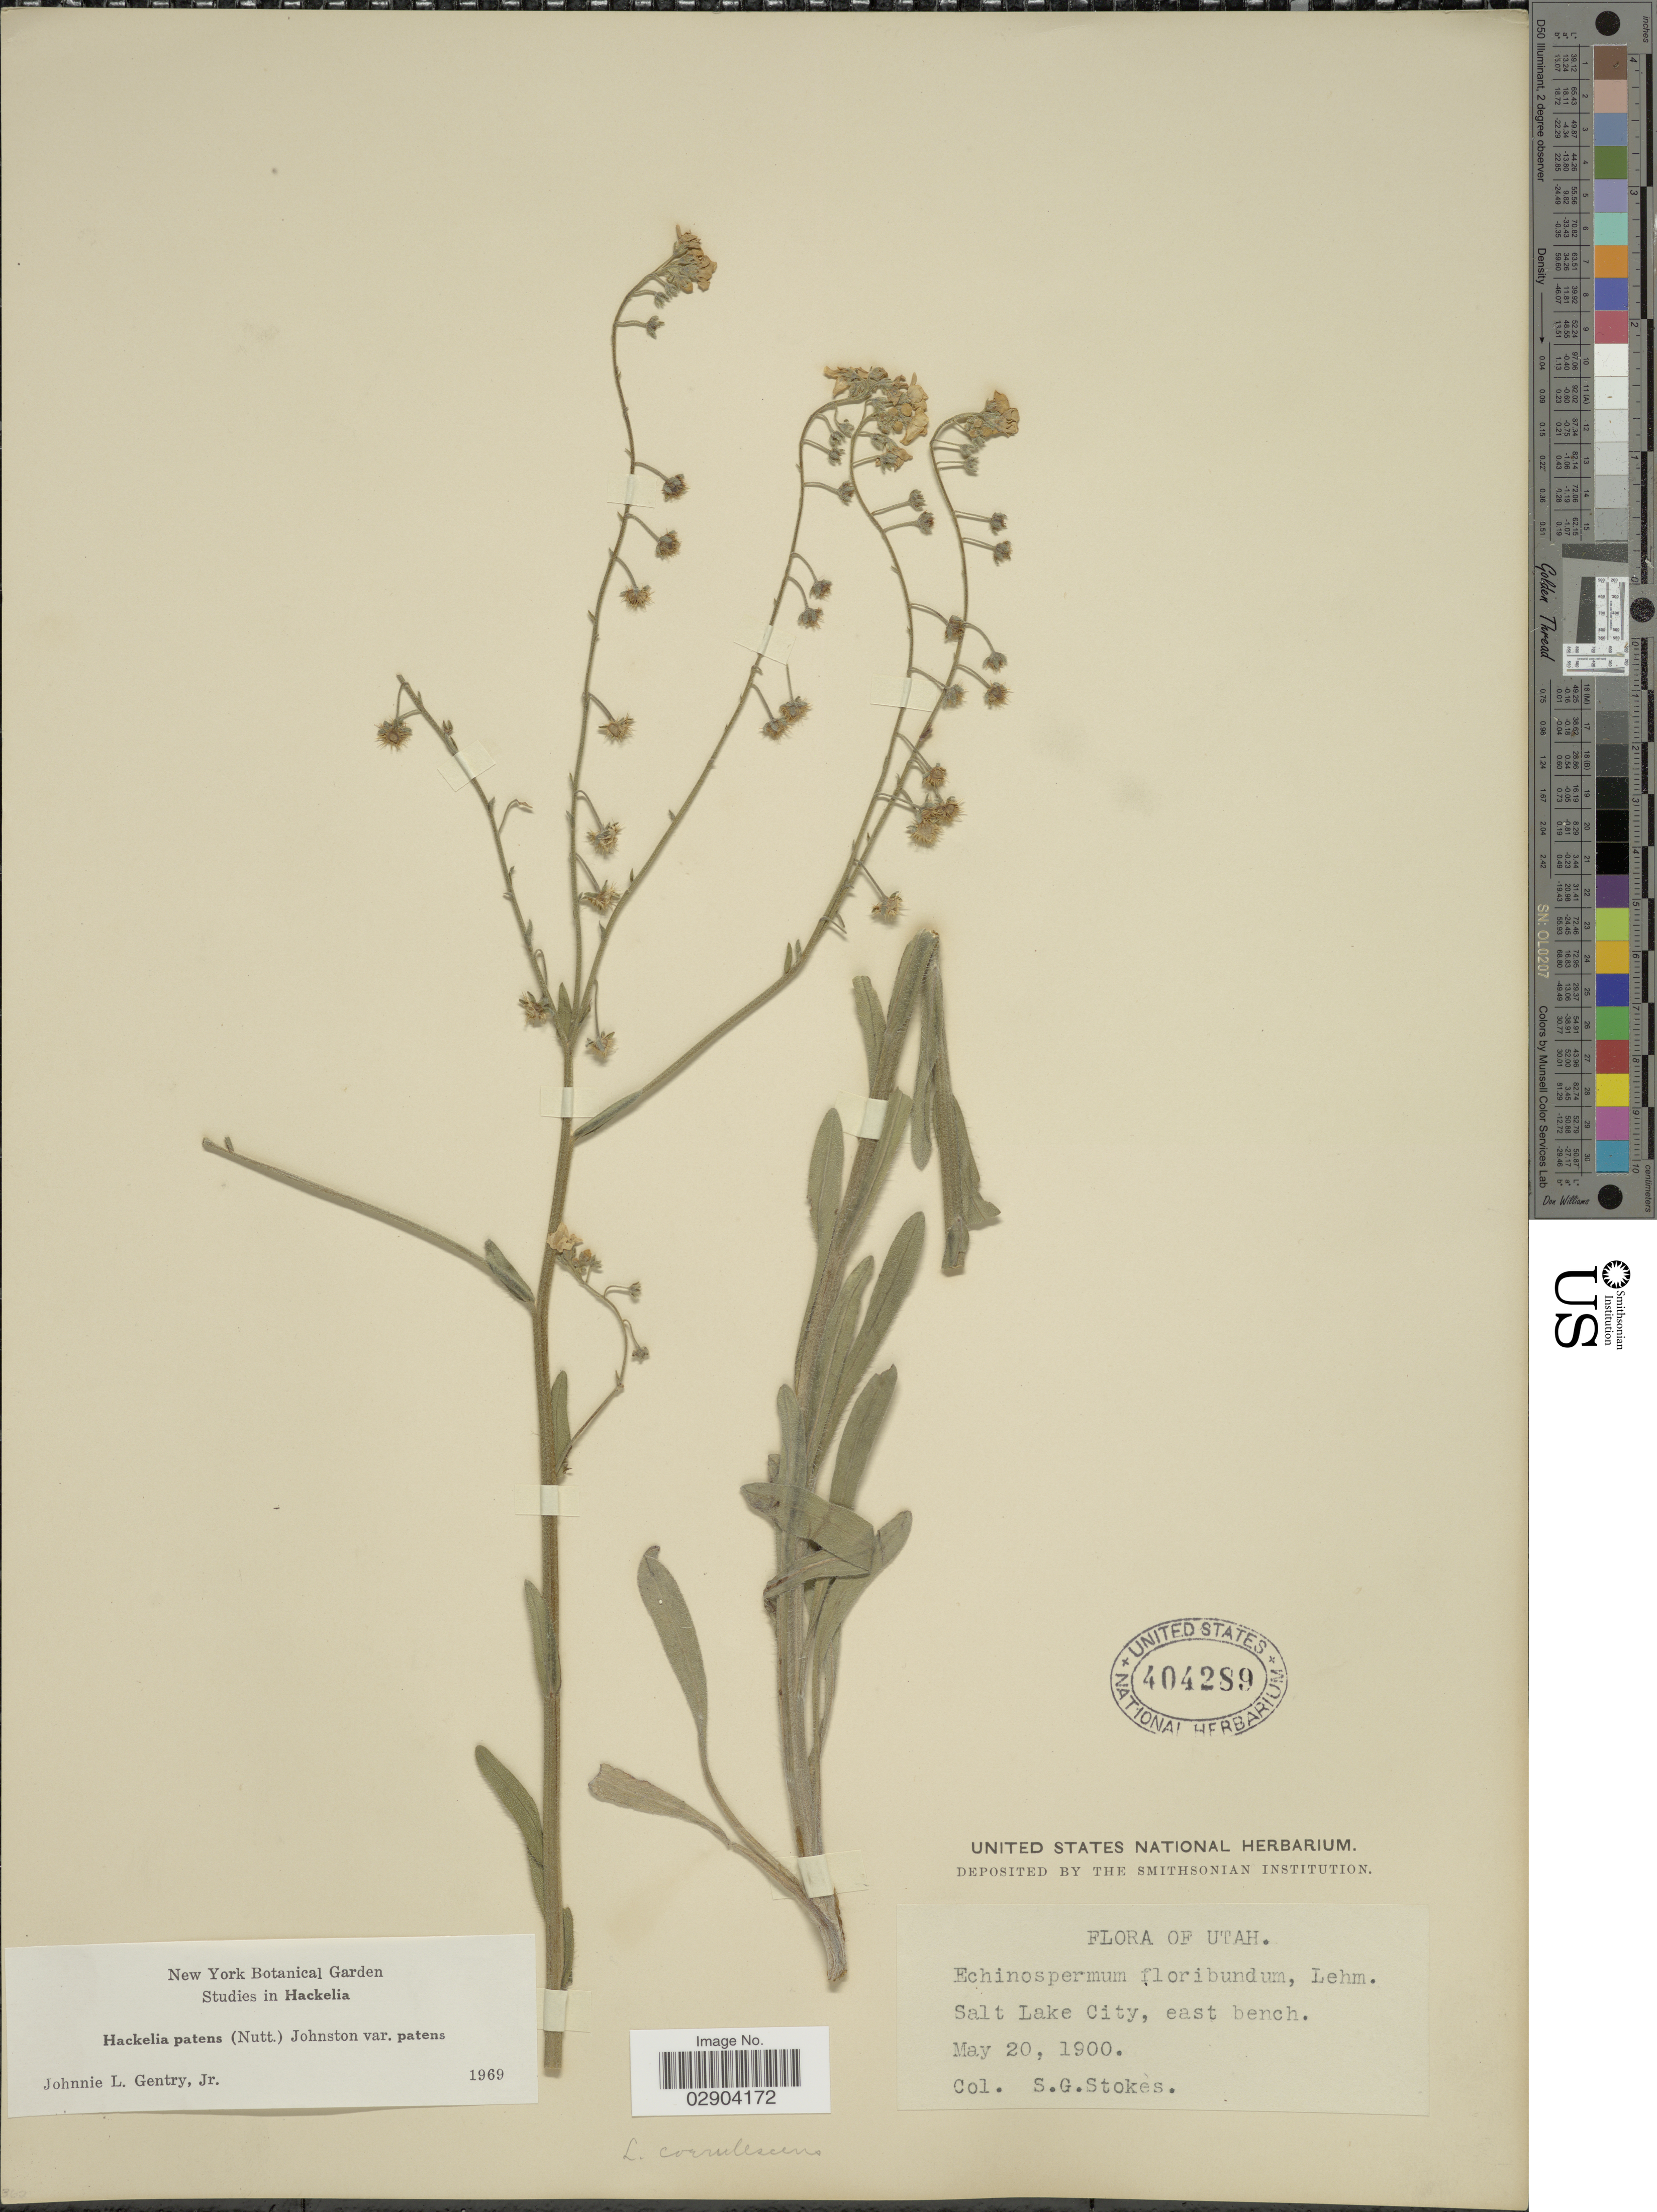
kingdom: Plantae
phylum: Tracheophyta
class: Magnoliopsida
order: Boraginales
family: Boraginaceae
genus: Hackelia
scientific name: Hackelia patens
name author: I.M. Johnst.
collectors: S. G. Stokes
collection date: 1900-05-20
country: United States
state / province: Utah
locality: Salt Lake City, east bench.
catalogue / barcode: US 404289